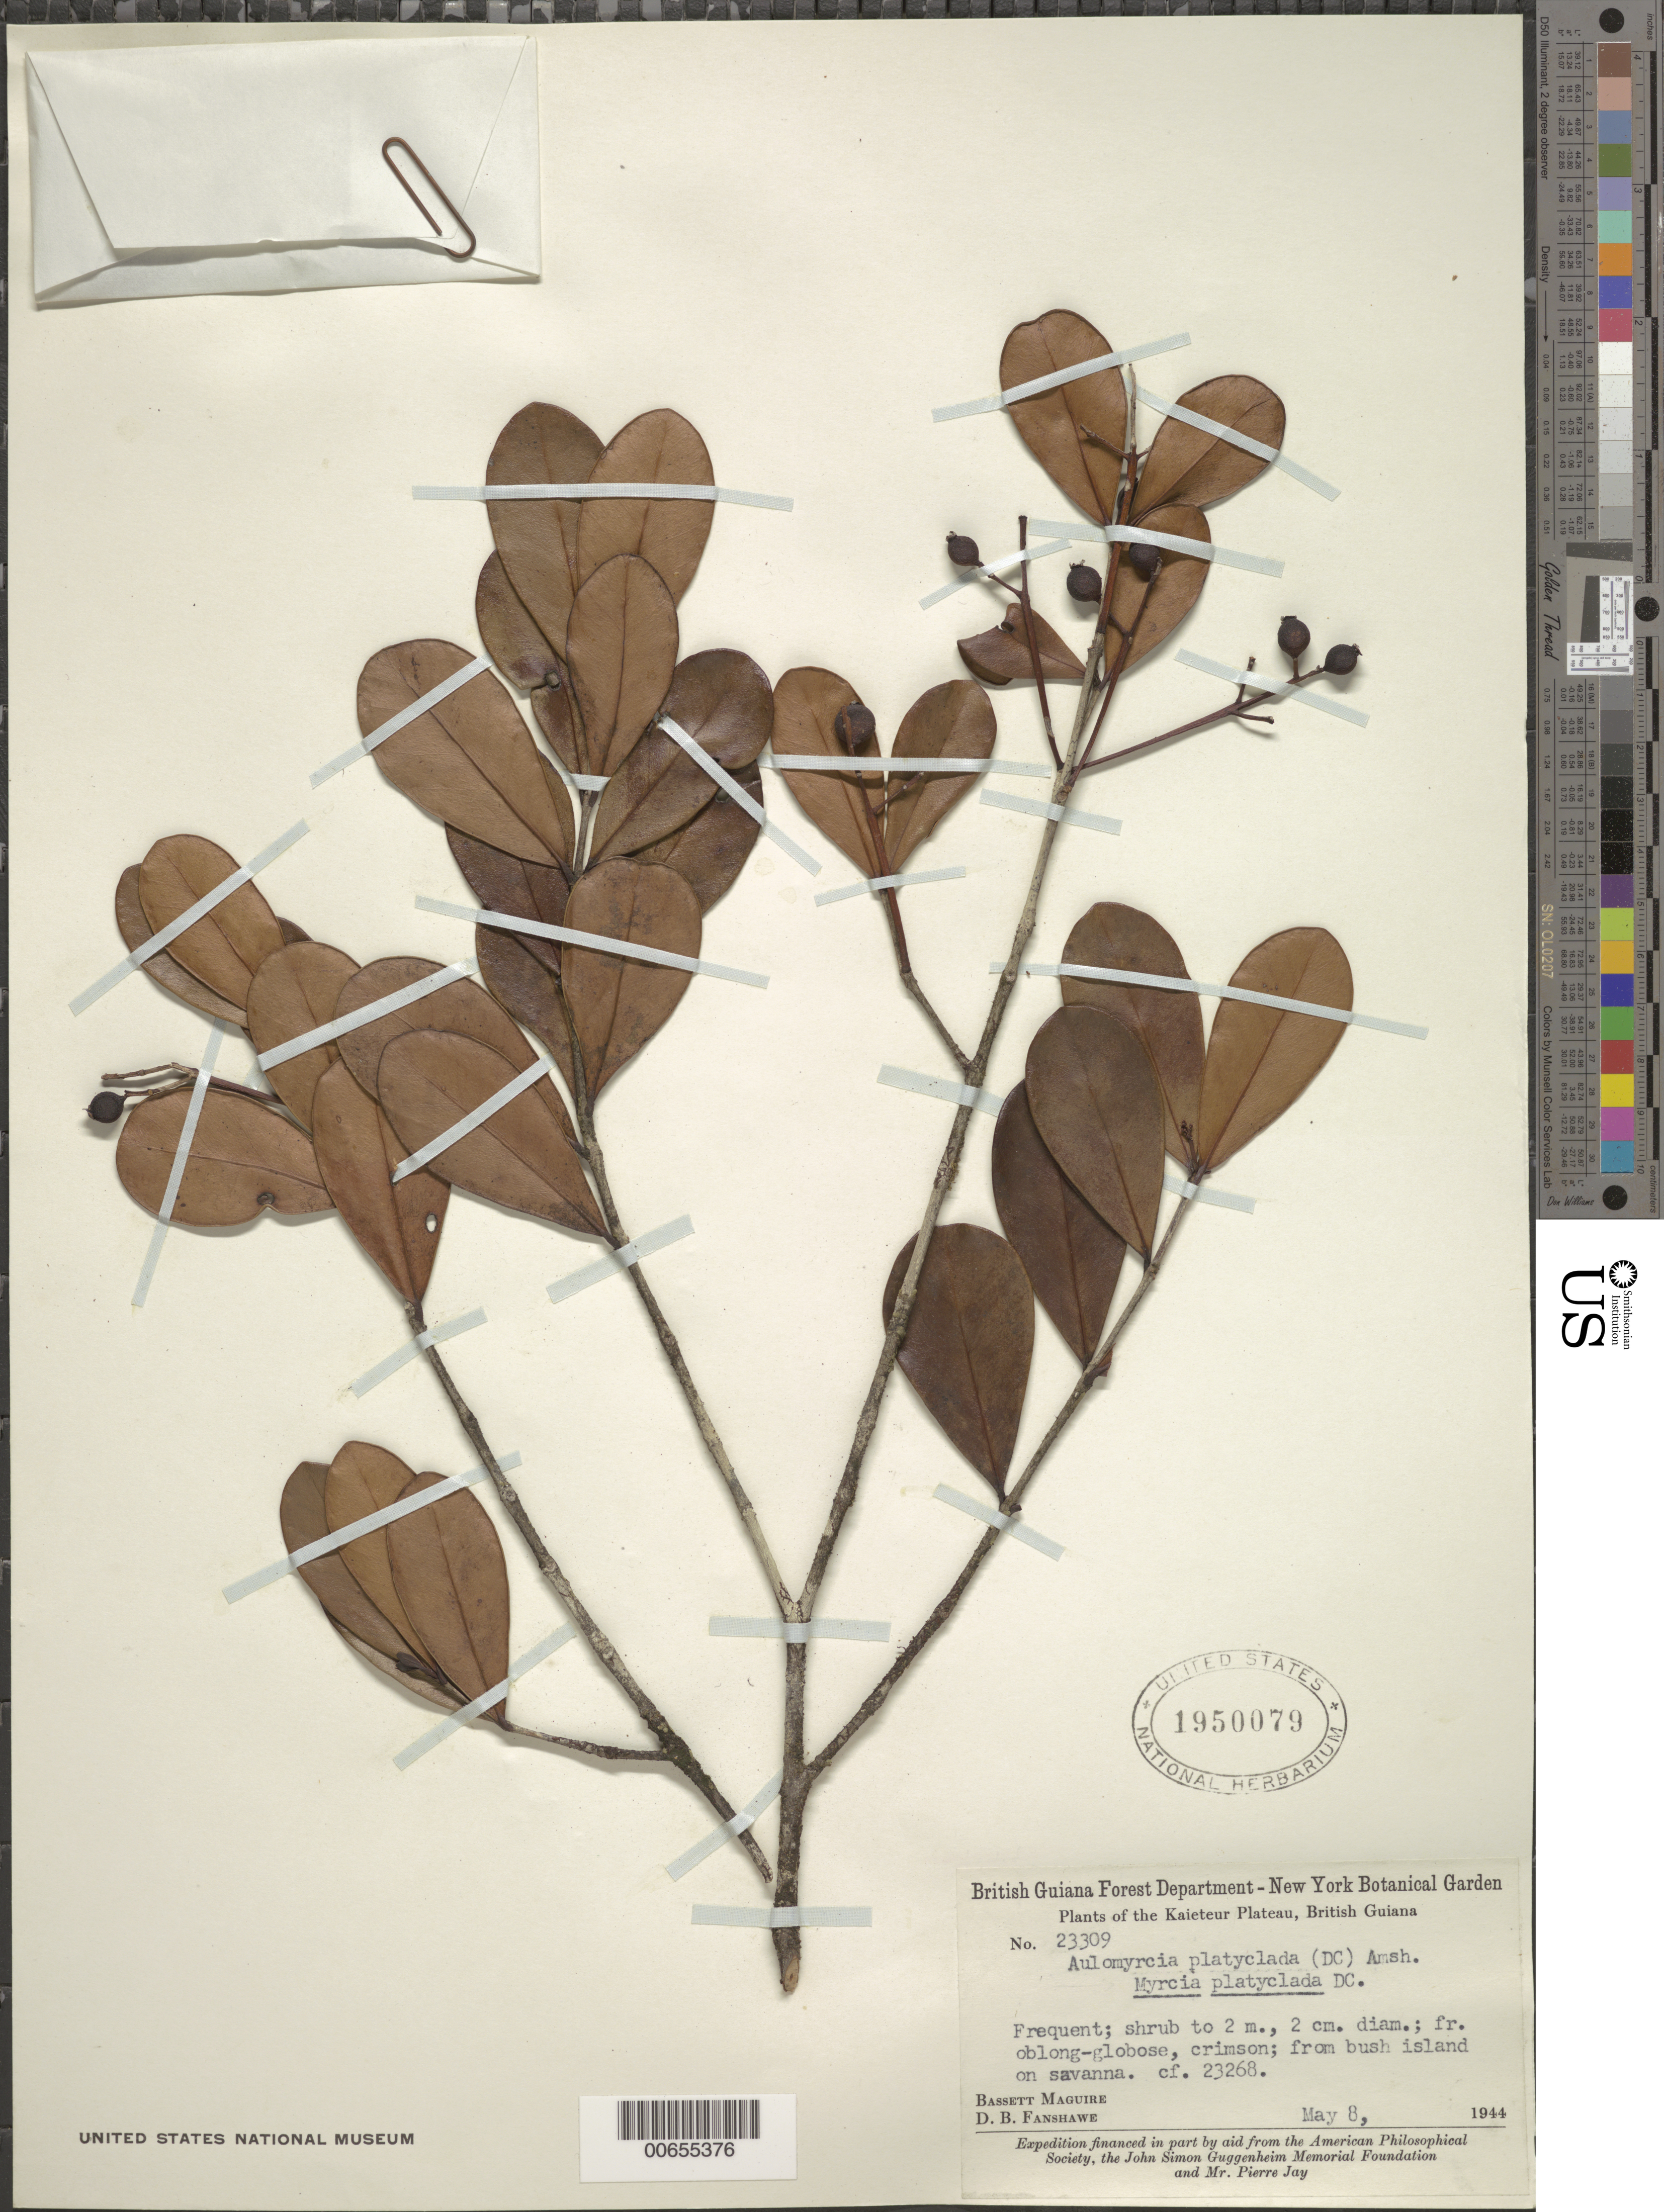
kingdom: Plantae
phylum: Tracheophyta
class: Magnoliopsida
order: Myrtales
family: Myrtaceae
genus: Myrcia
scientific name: Myrcia platyclada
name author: DC.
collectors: B. Maguire & D. B. Fanshawe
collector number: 23309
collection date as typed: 8-May-44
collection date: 1944-05-08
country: Guyana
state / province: Potaro-Siparuni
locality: Kaieteur Plateau, Potaro River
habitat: Bush island on savanna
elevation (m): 427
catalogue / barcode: US 1950079